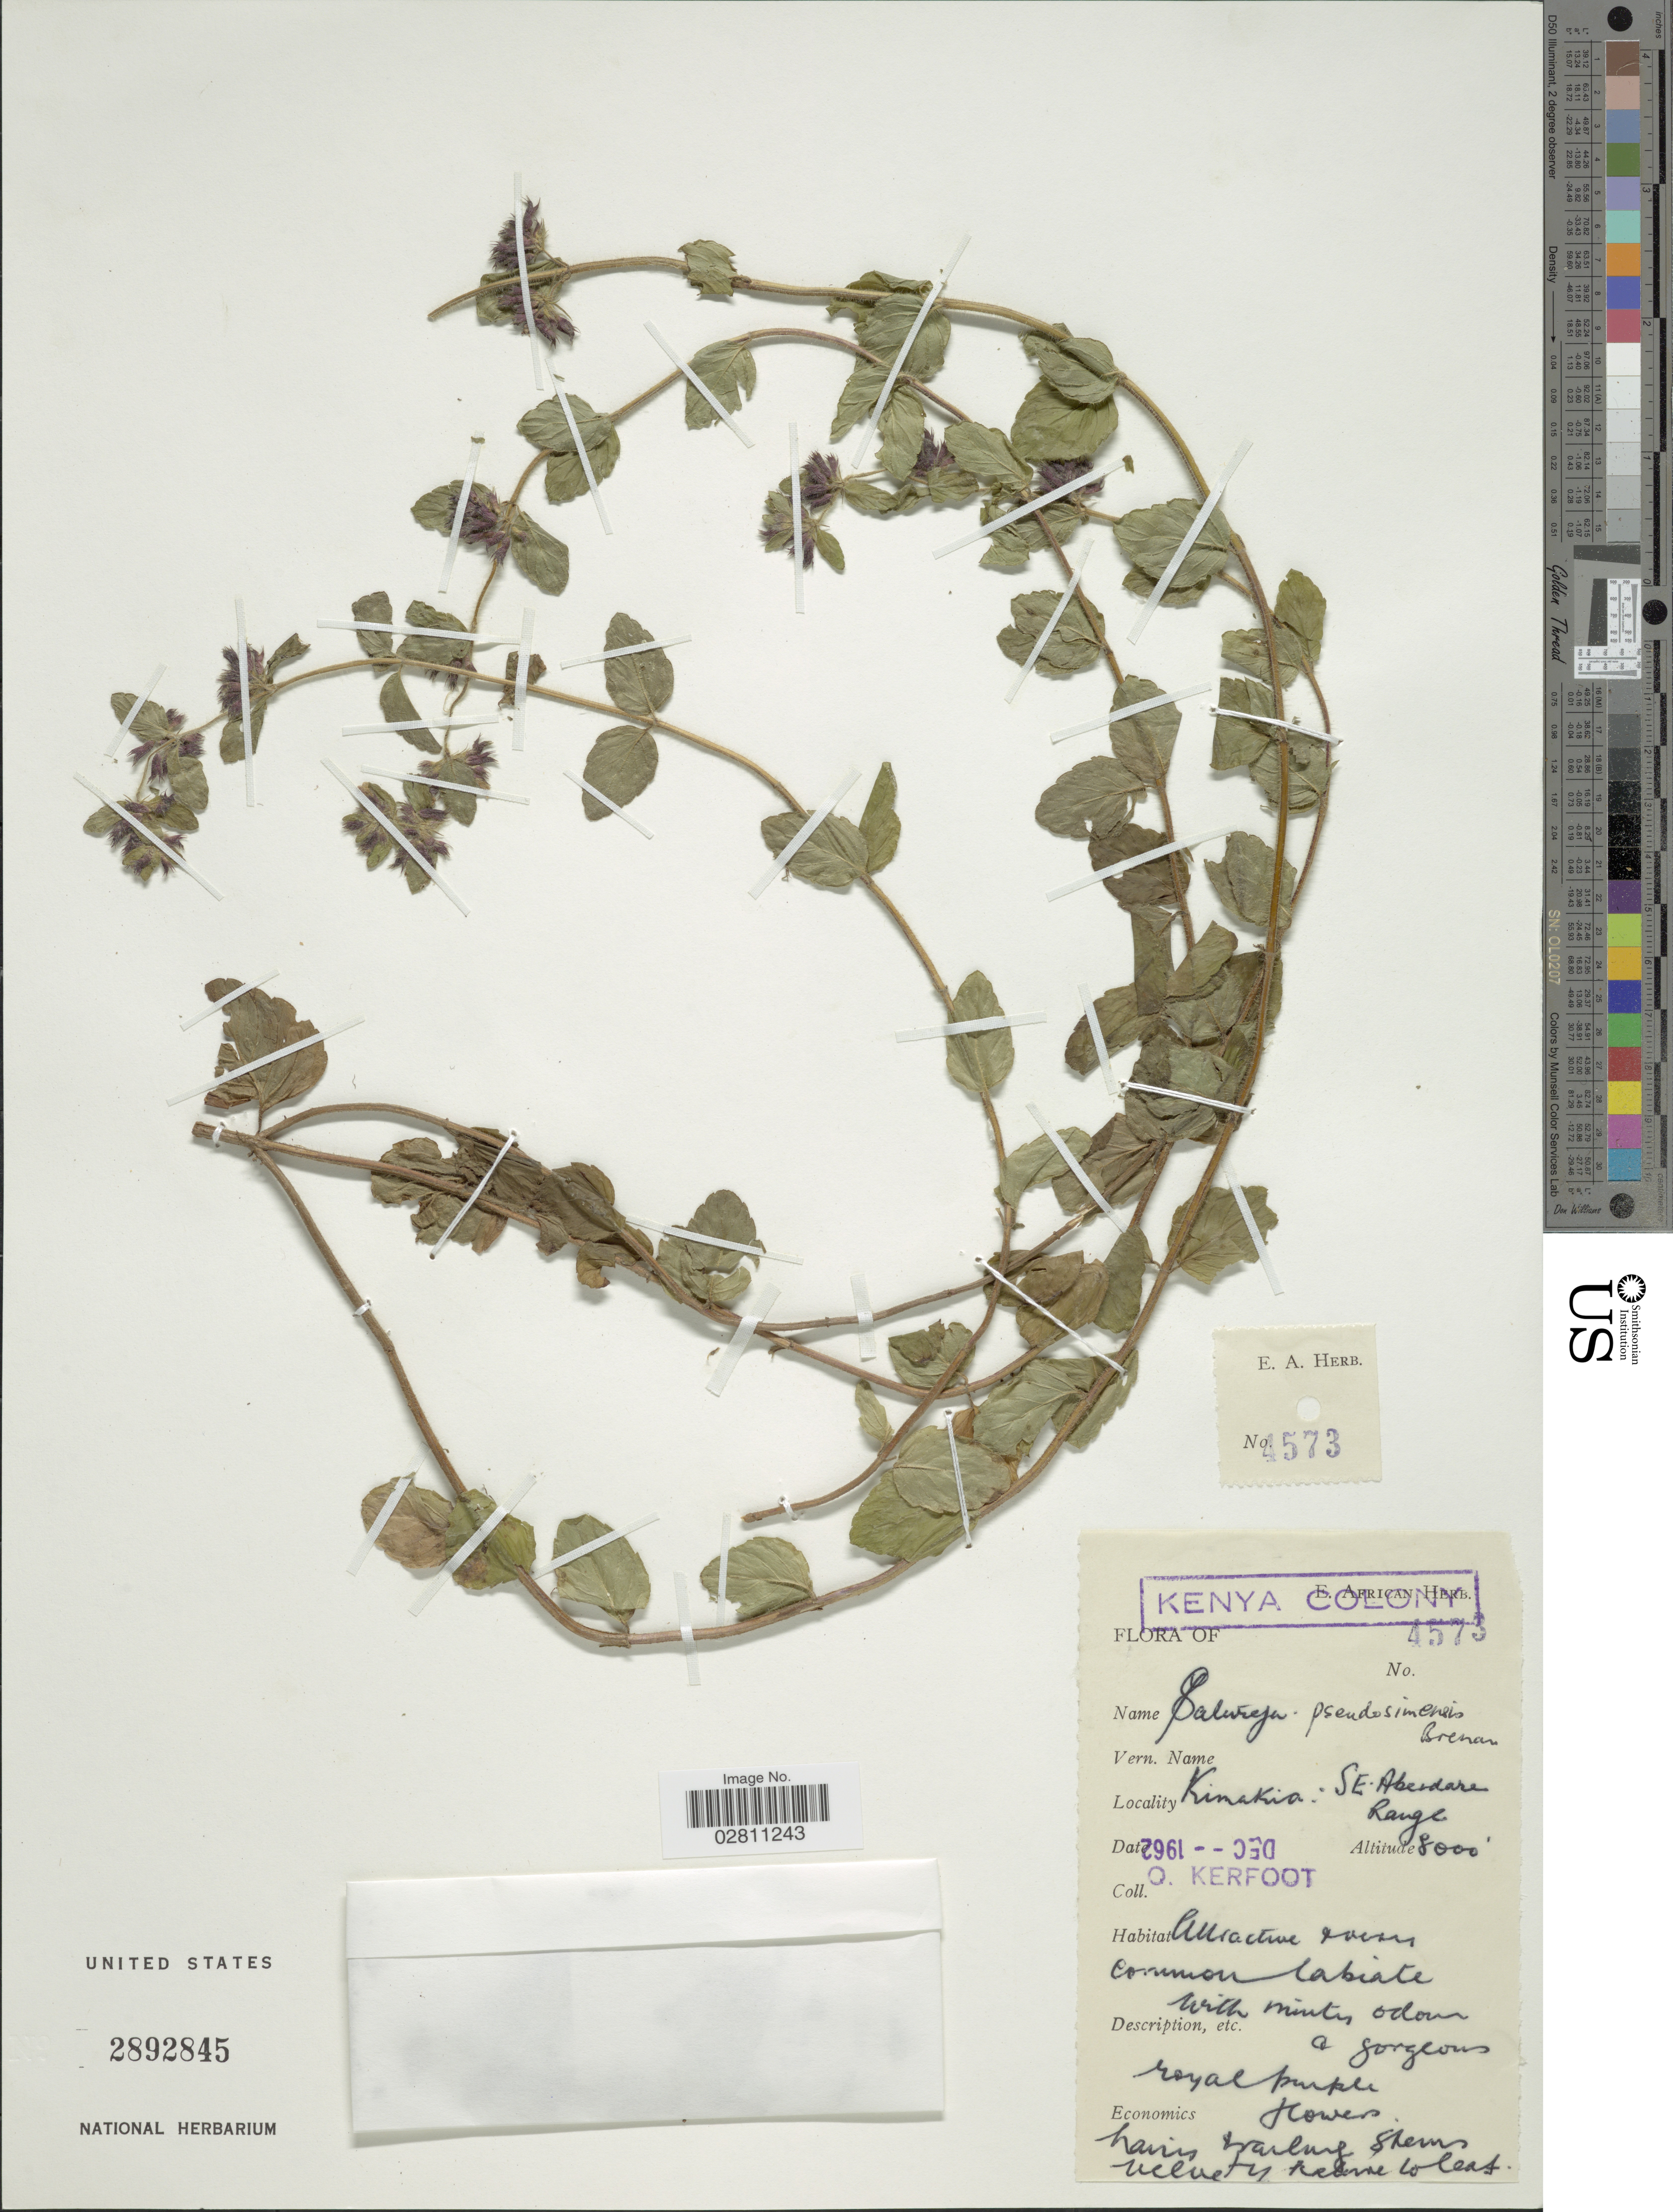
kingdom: Plantae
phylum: Tracheophyta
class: Magnoliopsida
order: Lamiales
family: Lamiaceae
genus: Clinopodium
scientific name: Clinopodium uhligii var. obtusifolium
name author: (Avetta) Ryding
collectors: O. Kerfoot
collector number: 4573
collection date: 1962-12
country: Kenya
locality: Kenya Colony, Kimakia: SE Aberdare Range.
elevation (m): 2438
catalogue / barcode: US 2892845